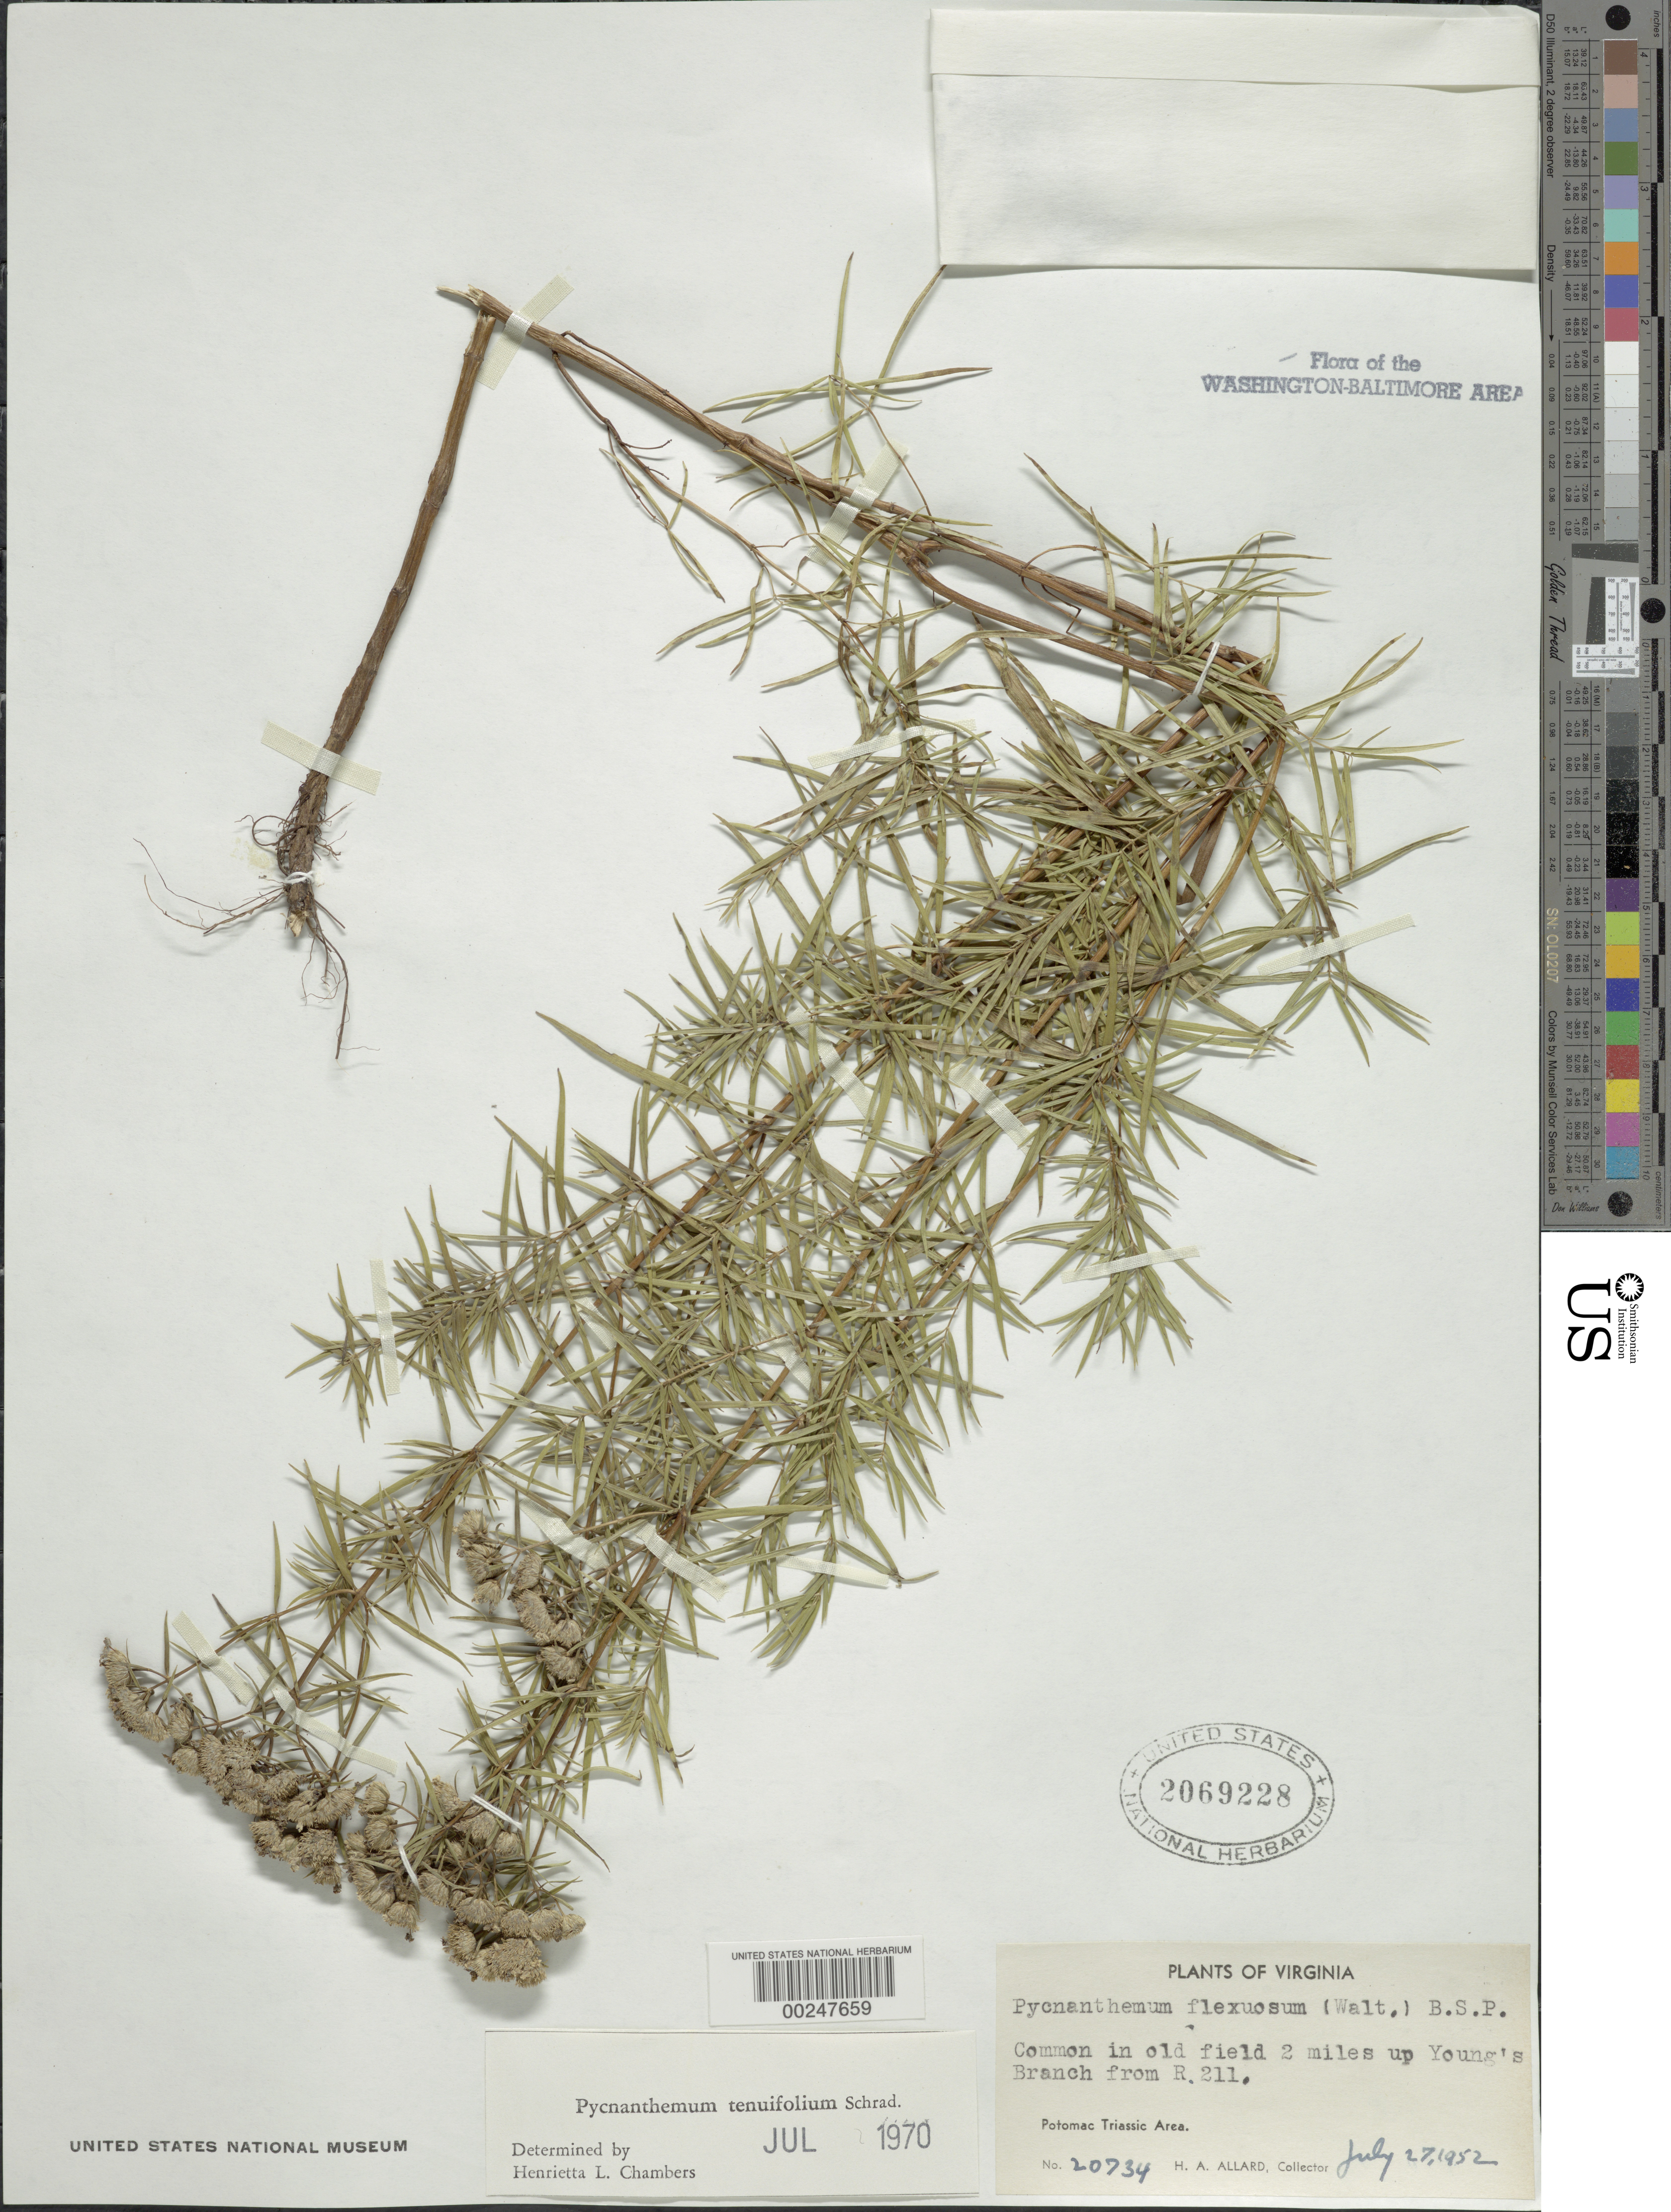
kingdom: Plantae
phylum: Tracheophyta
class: Magnoliopsida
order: Lamiales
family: Lamiaceae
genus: Pycnanthemum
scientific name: Pycnanthemum tenuifolium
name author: Schrad.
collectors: H. A. Allard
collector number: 20734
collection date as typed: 27 Jul 1952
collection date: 1952-07-27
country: United States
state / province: Virginia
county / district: Prince William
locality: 2 mi. up Young's Branch from Rt 211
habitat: In old field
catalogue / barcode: US 2069228